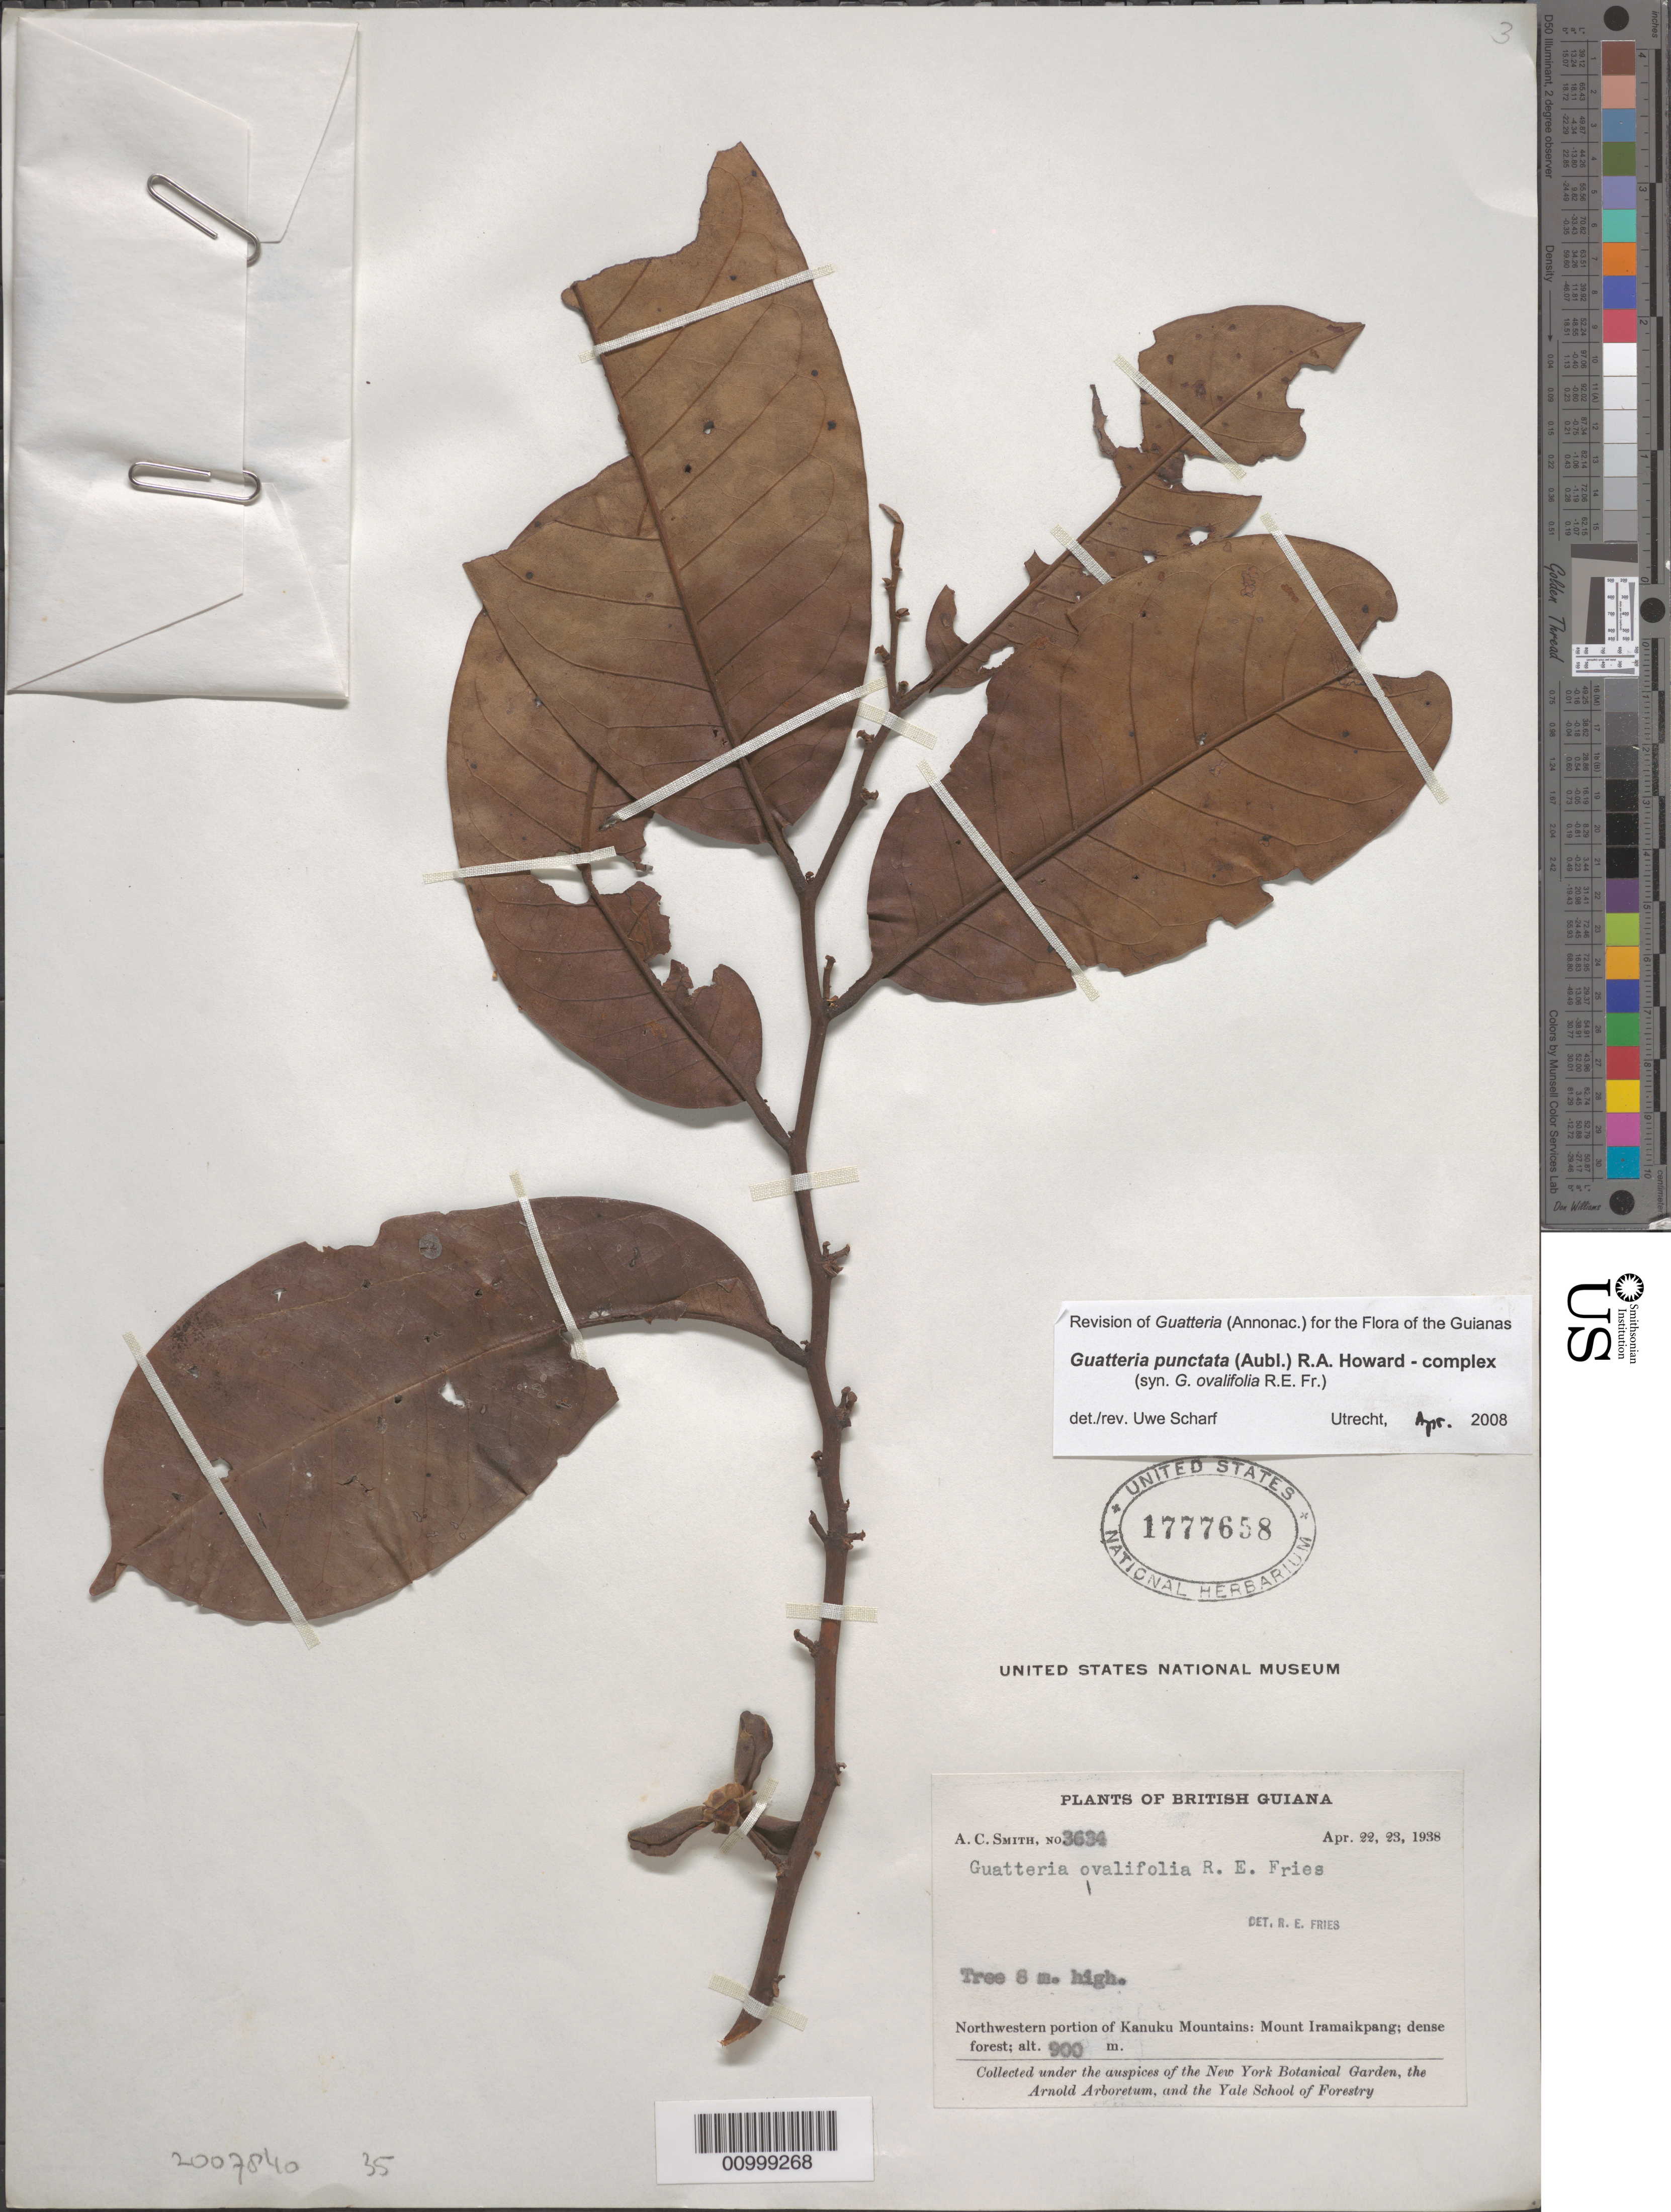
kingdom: Plantae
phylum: Tracheophyta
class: Magnoliopsida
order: Magnoliales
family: Annonaceae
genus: Guatteria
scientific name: Guatteria punctata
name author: (Aubl.) R.A. Howard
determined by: Scharf, U.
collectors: A. C. Smith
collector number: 3634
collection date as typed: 22-Apr-38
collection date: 1938-04-22/1938-04-23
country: Guyana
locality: Northwestern portion of Kanuku Mountains: Mount Iramaikpang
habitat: Dense forest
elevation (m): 900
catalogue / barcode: US 1777658